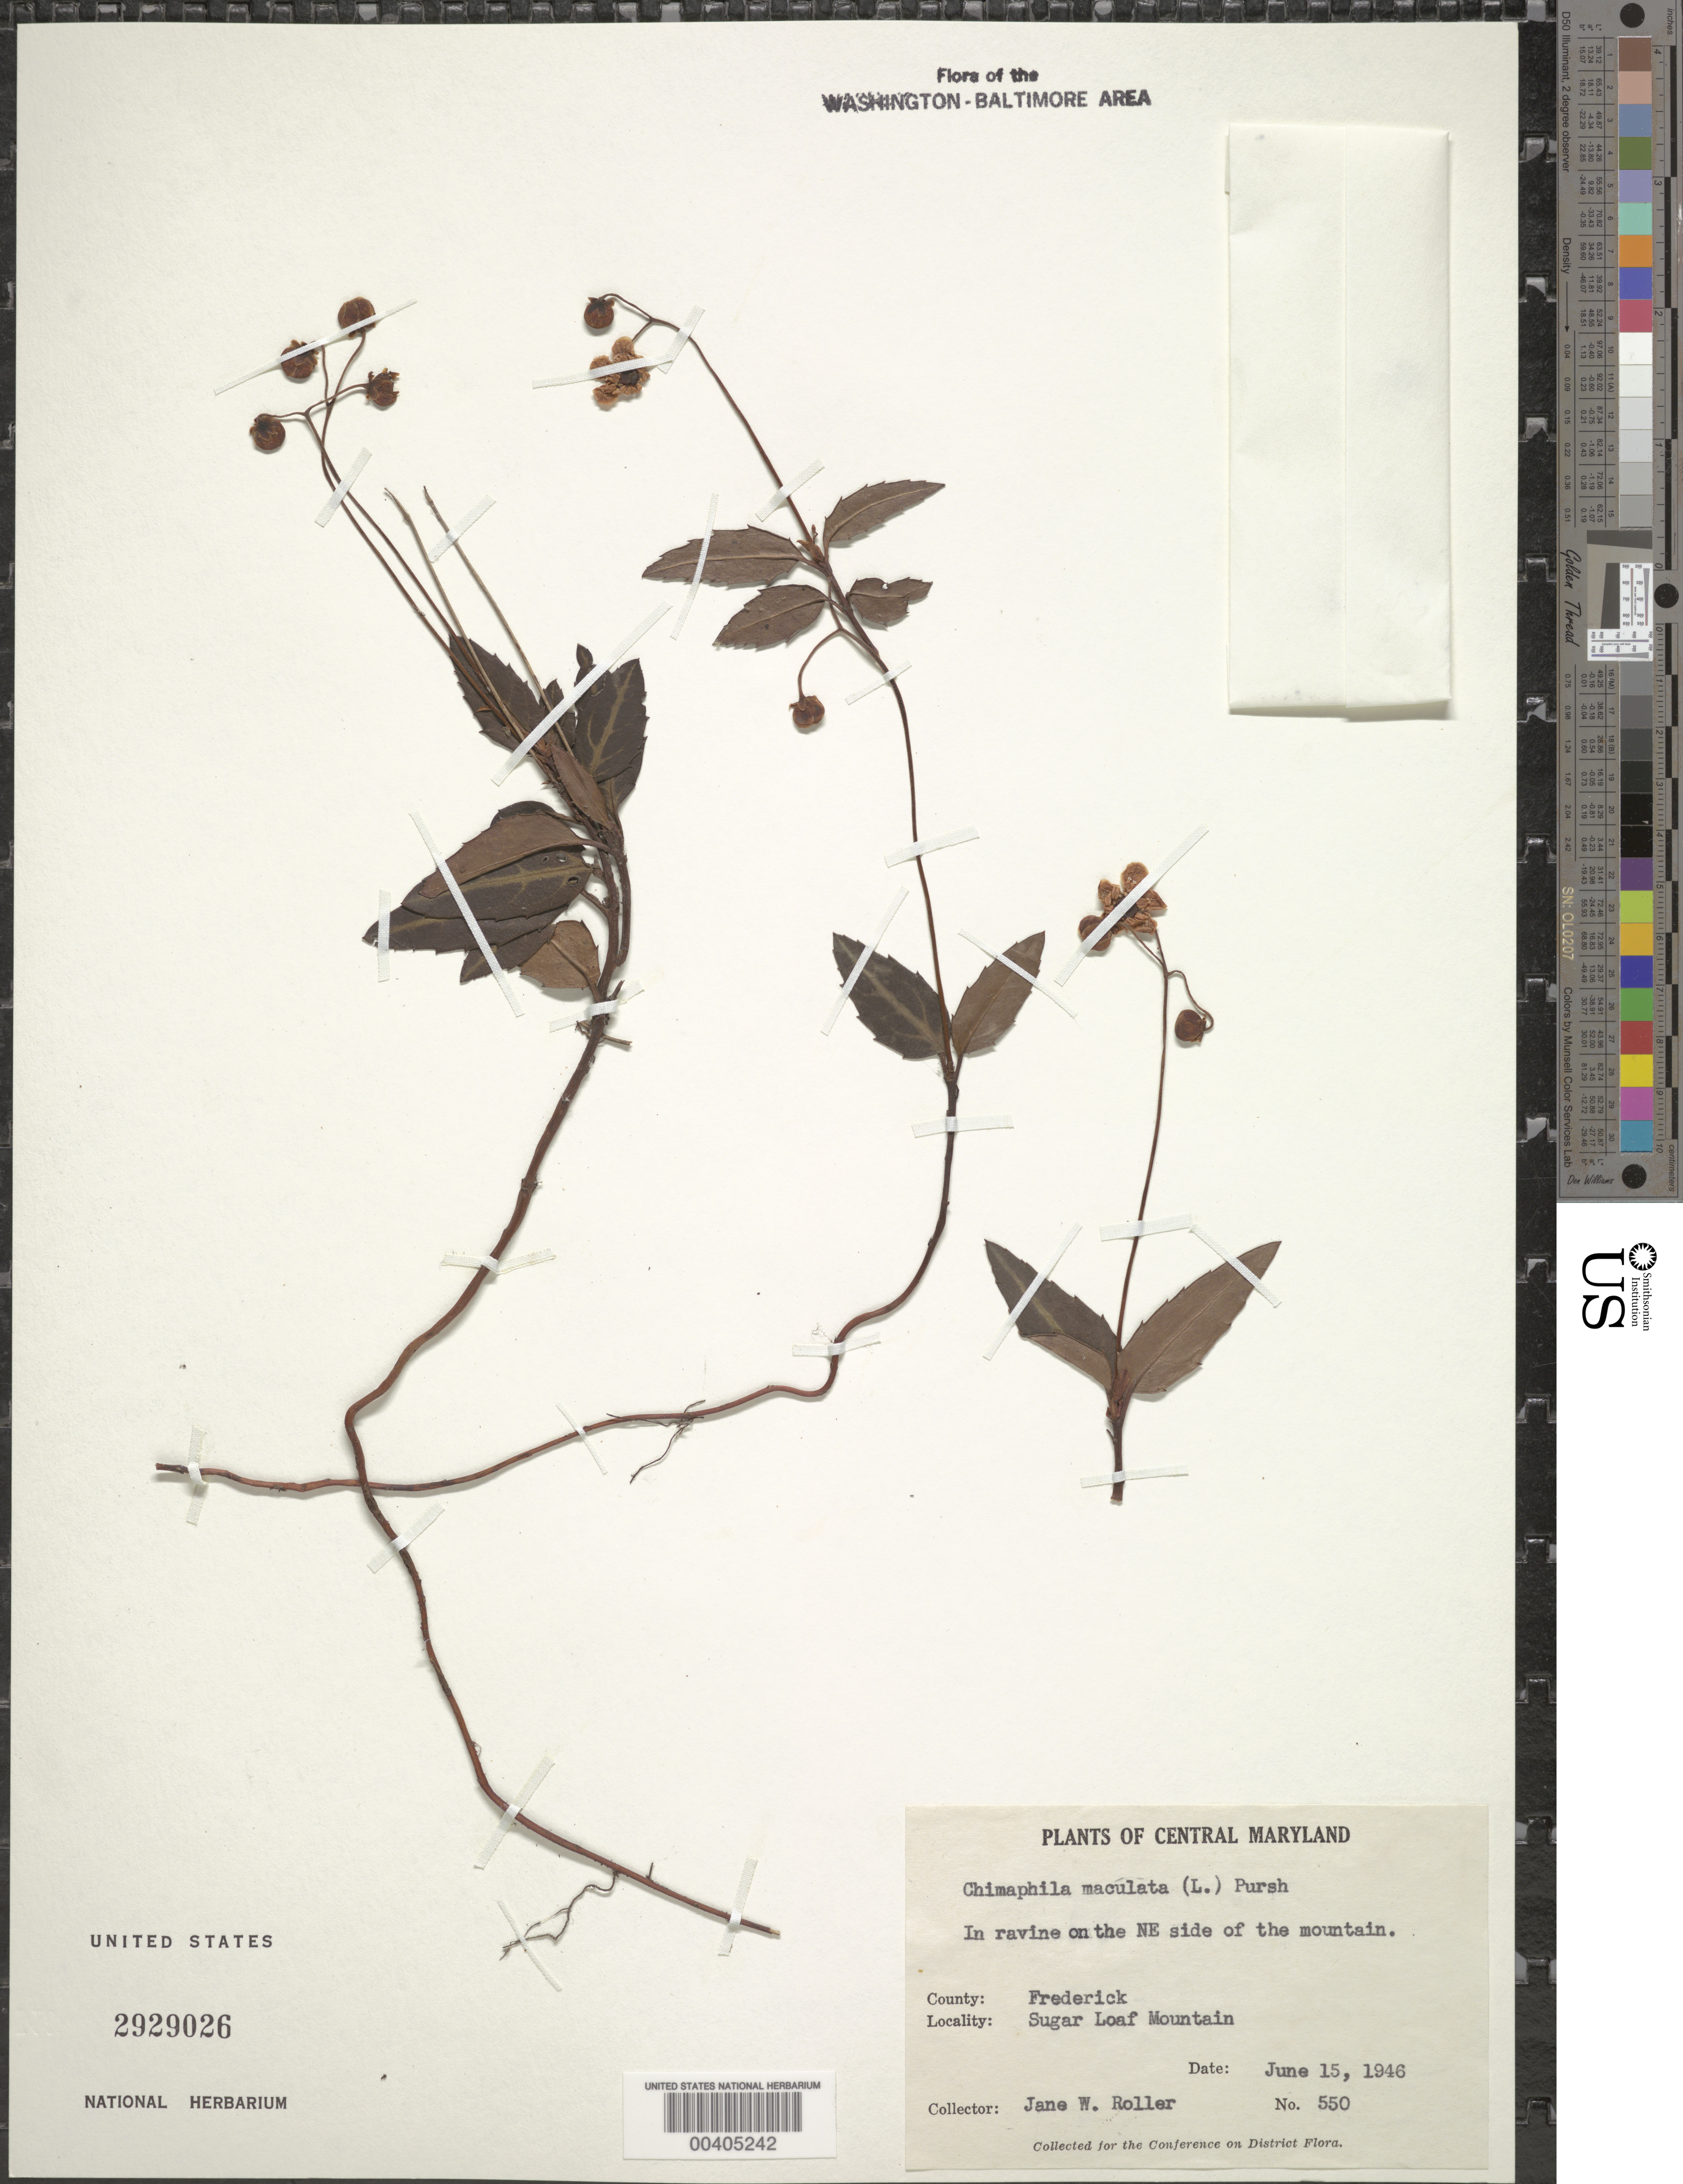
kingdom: Plantae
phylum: Tracheophyta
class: Magnoliopsida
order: Ericales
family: Ericaceae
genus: Chimaphila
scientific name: Chimaphila maculata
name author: (L.) Pursh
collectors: J. W. Roller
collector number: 550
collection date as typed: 15 Jun 1946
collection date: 1946-06-15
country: United States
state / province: Maryland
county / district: Frederick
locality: Sugar Loaf Mountain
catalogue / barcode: US 2929026